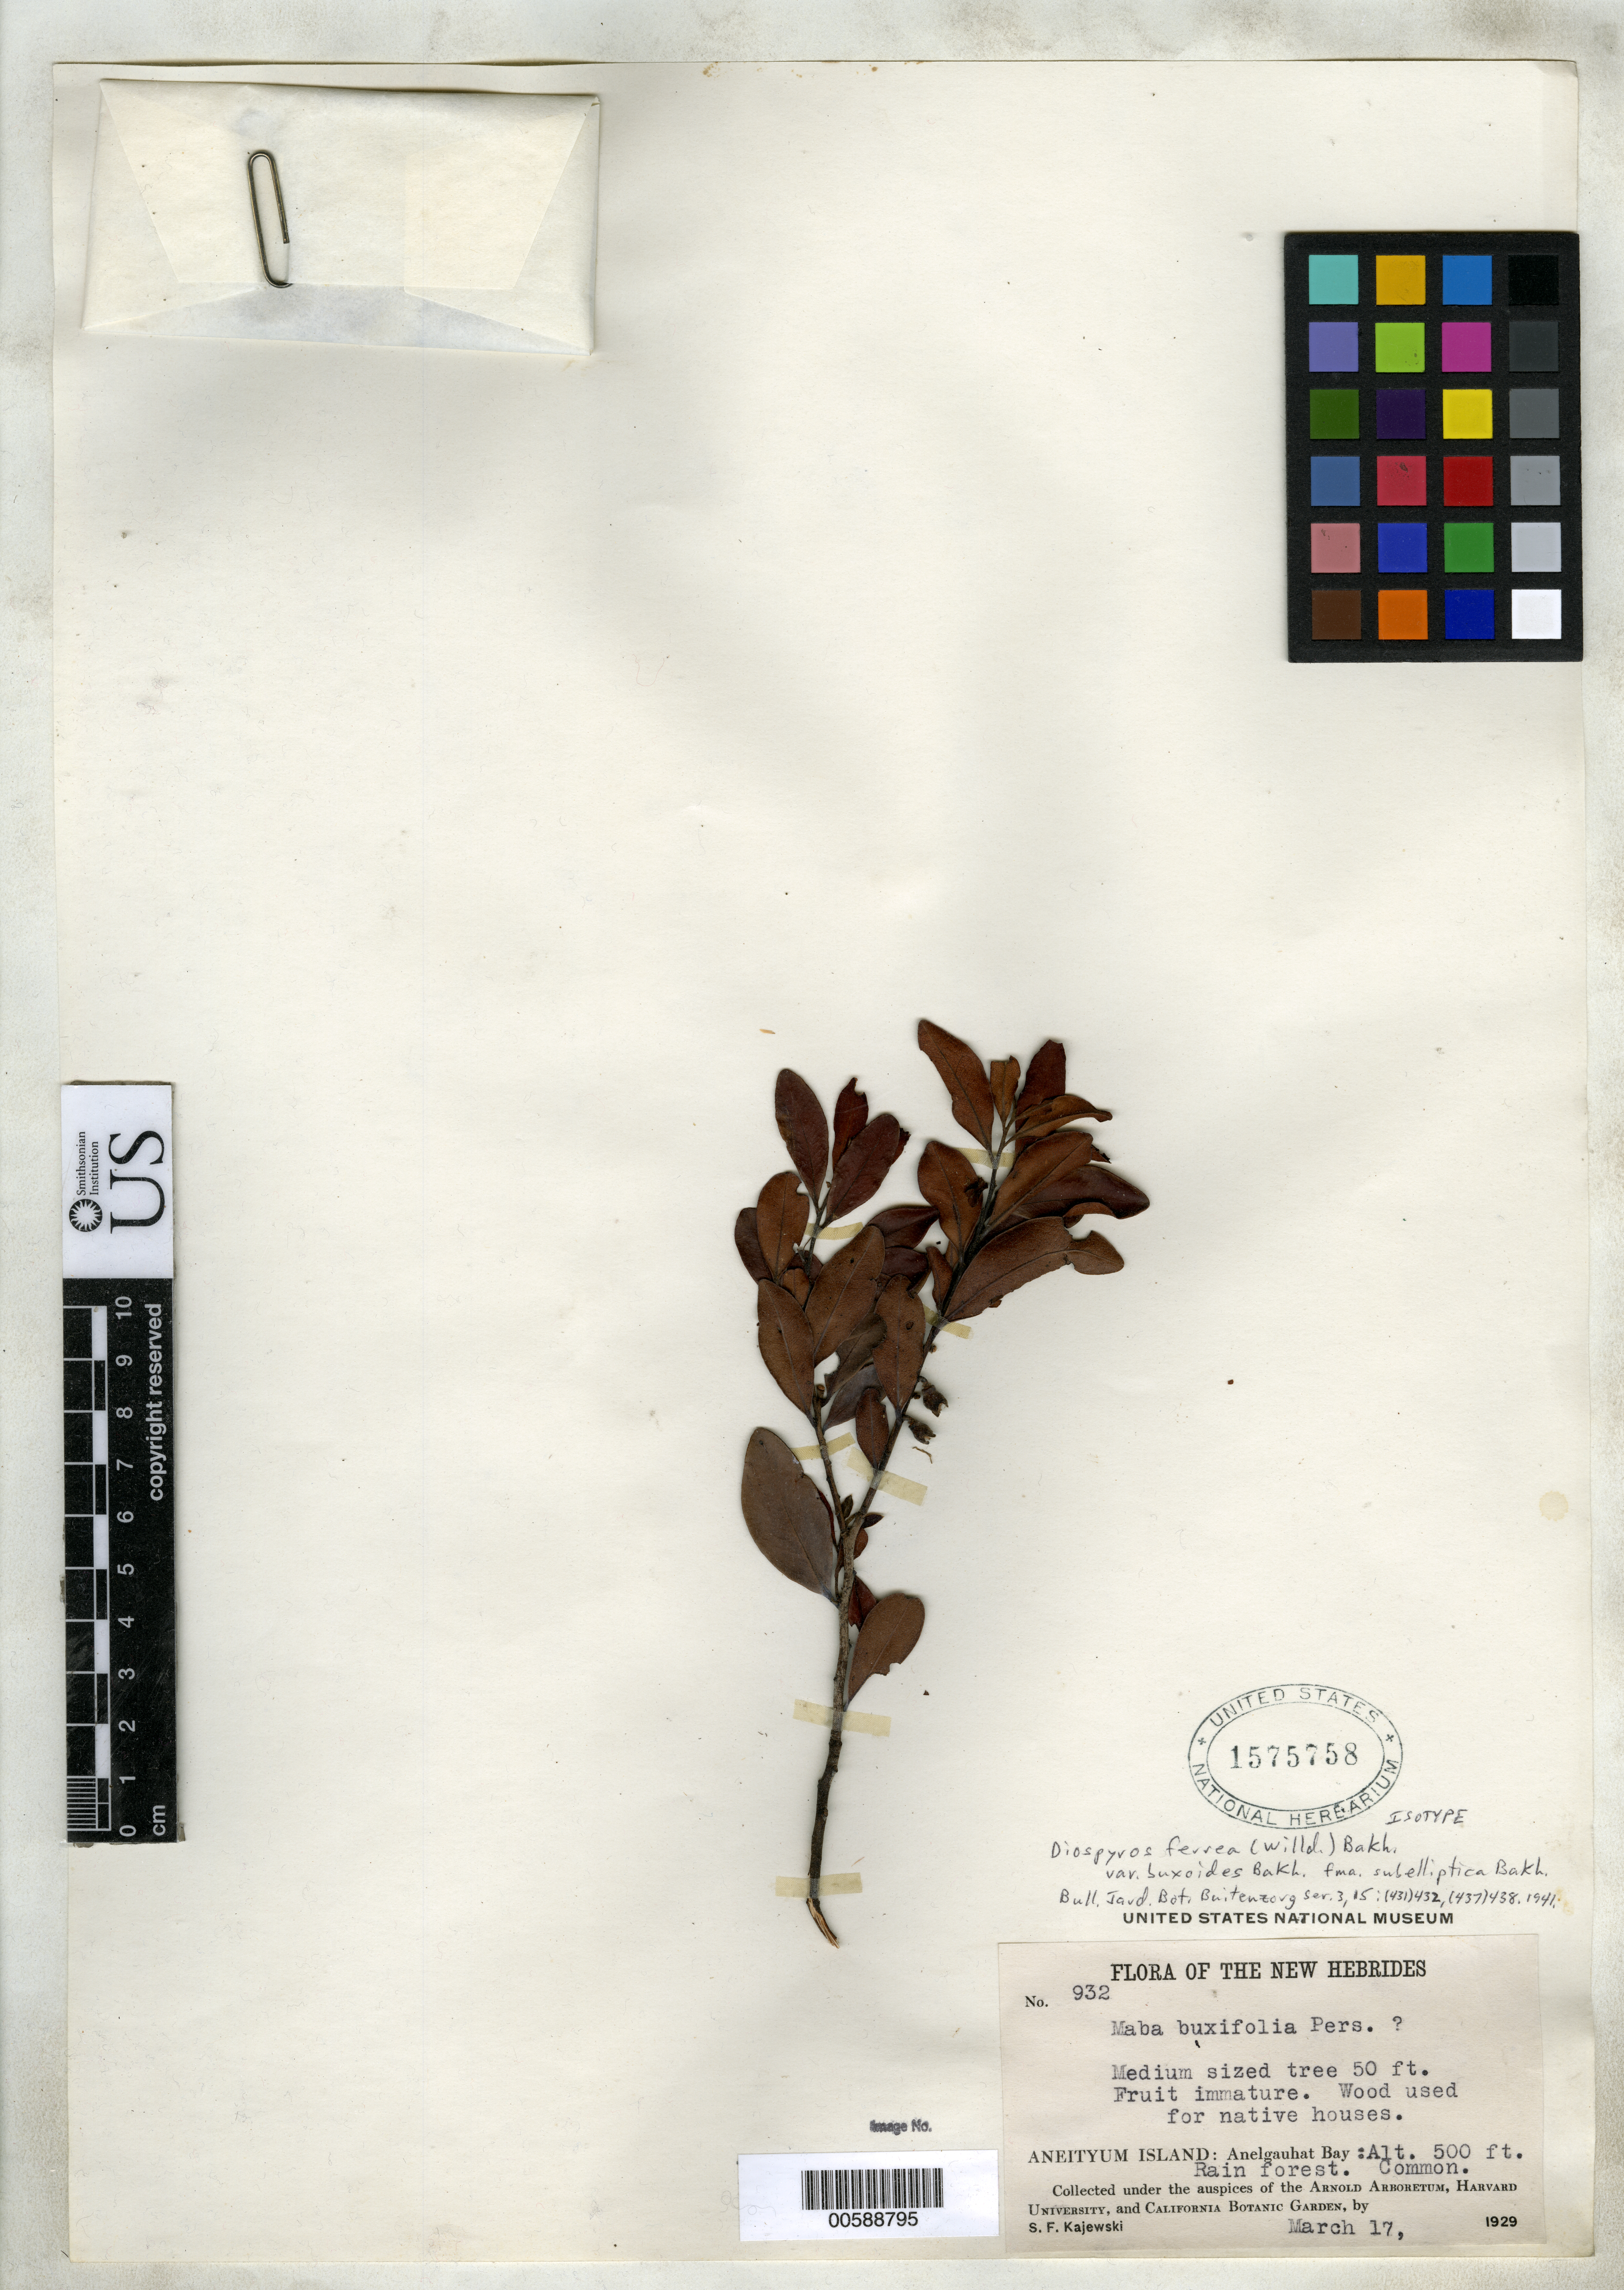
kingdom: Plantae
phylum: Tracheophyta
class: Magnoliopsida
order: Ericales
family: Ebenaceae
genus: Diospyros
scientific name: Diospyros ferrea f. subelliptica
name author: Bakh.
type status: Isotype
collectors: S. Kajewski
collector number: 932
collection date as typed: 17 Mar 1929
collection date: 1929-03-17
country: Vanuatu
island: Anatom [Aneityum]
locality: Anelguahat Bay.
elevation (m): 152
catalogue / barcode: US 1575758